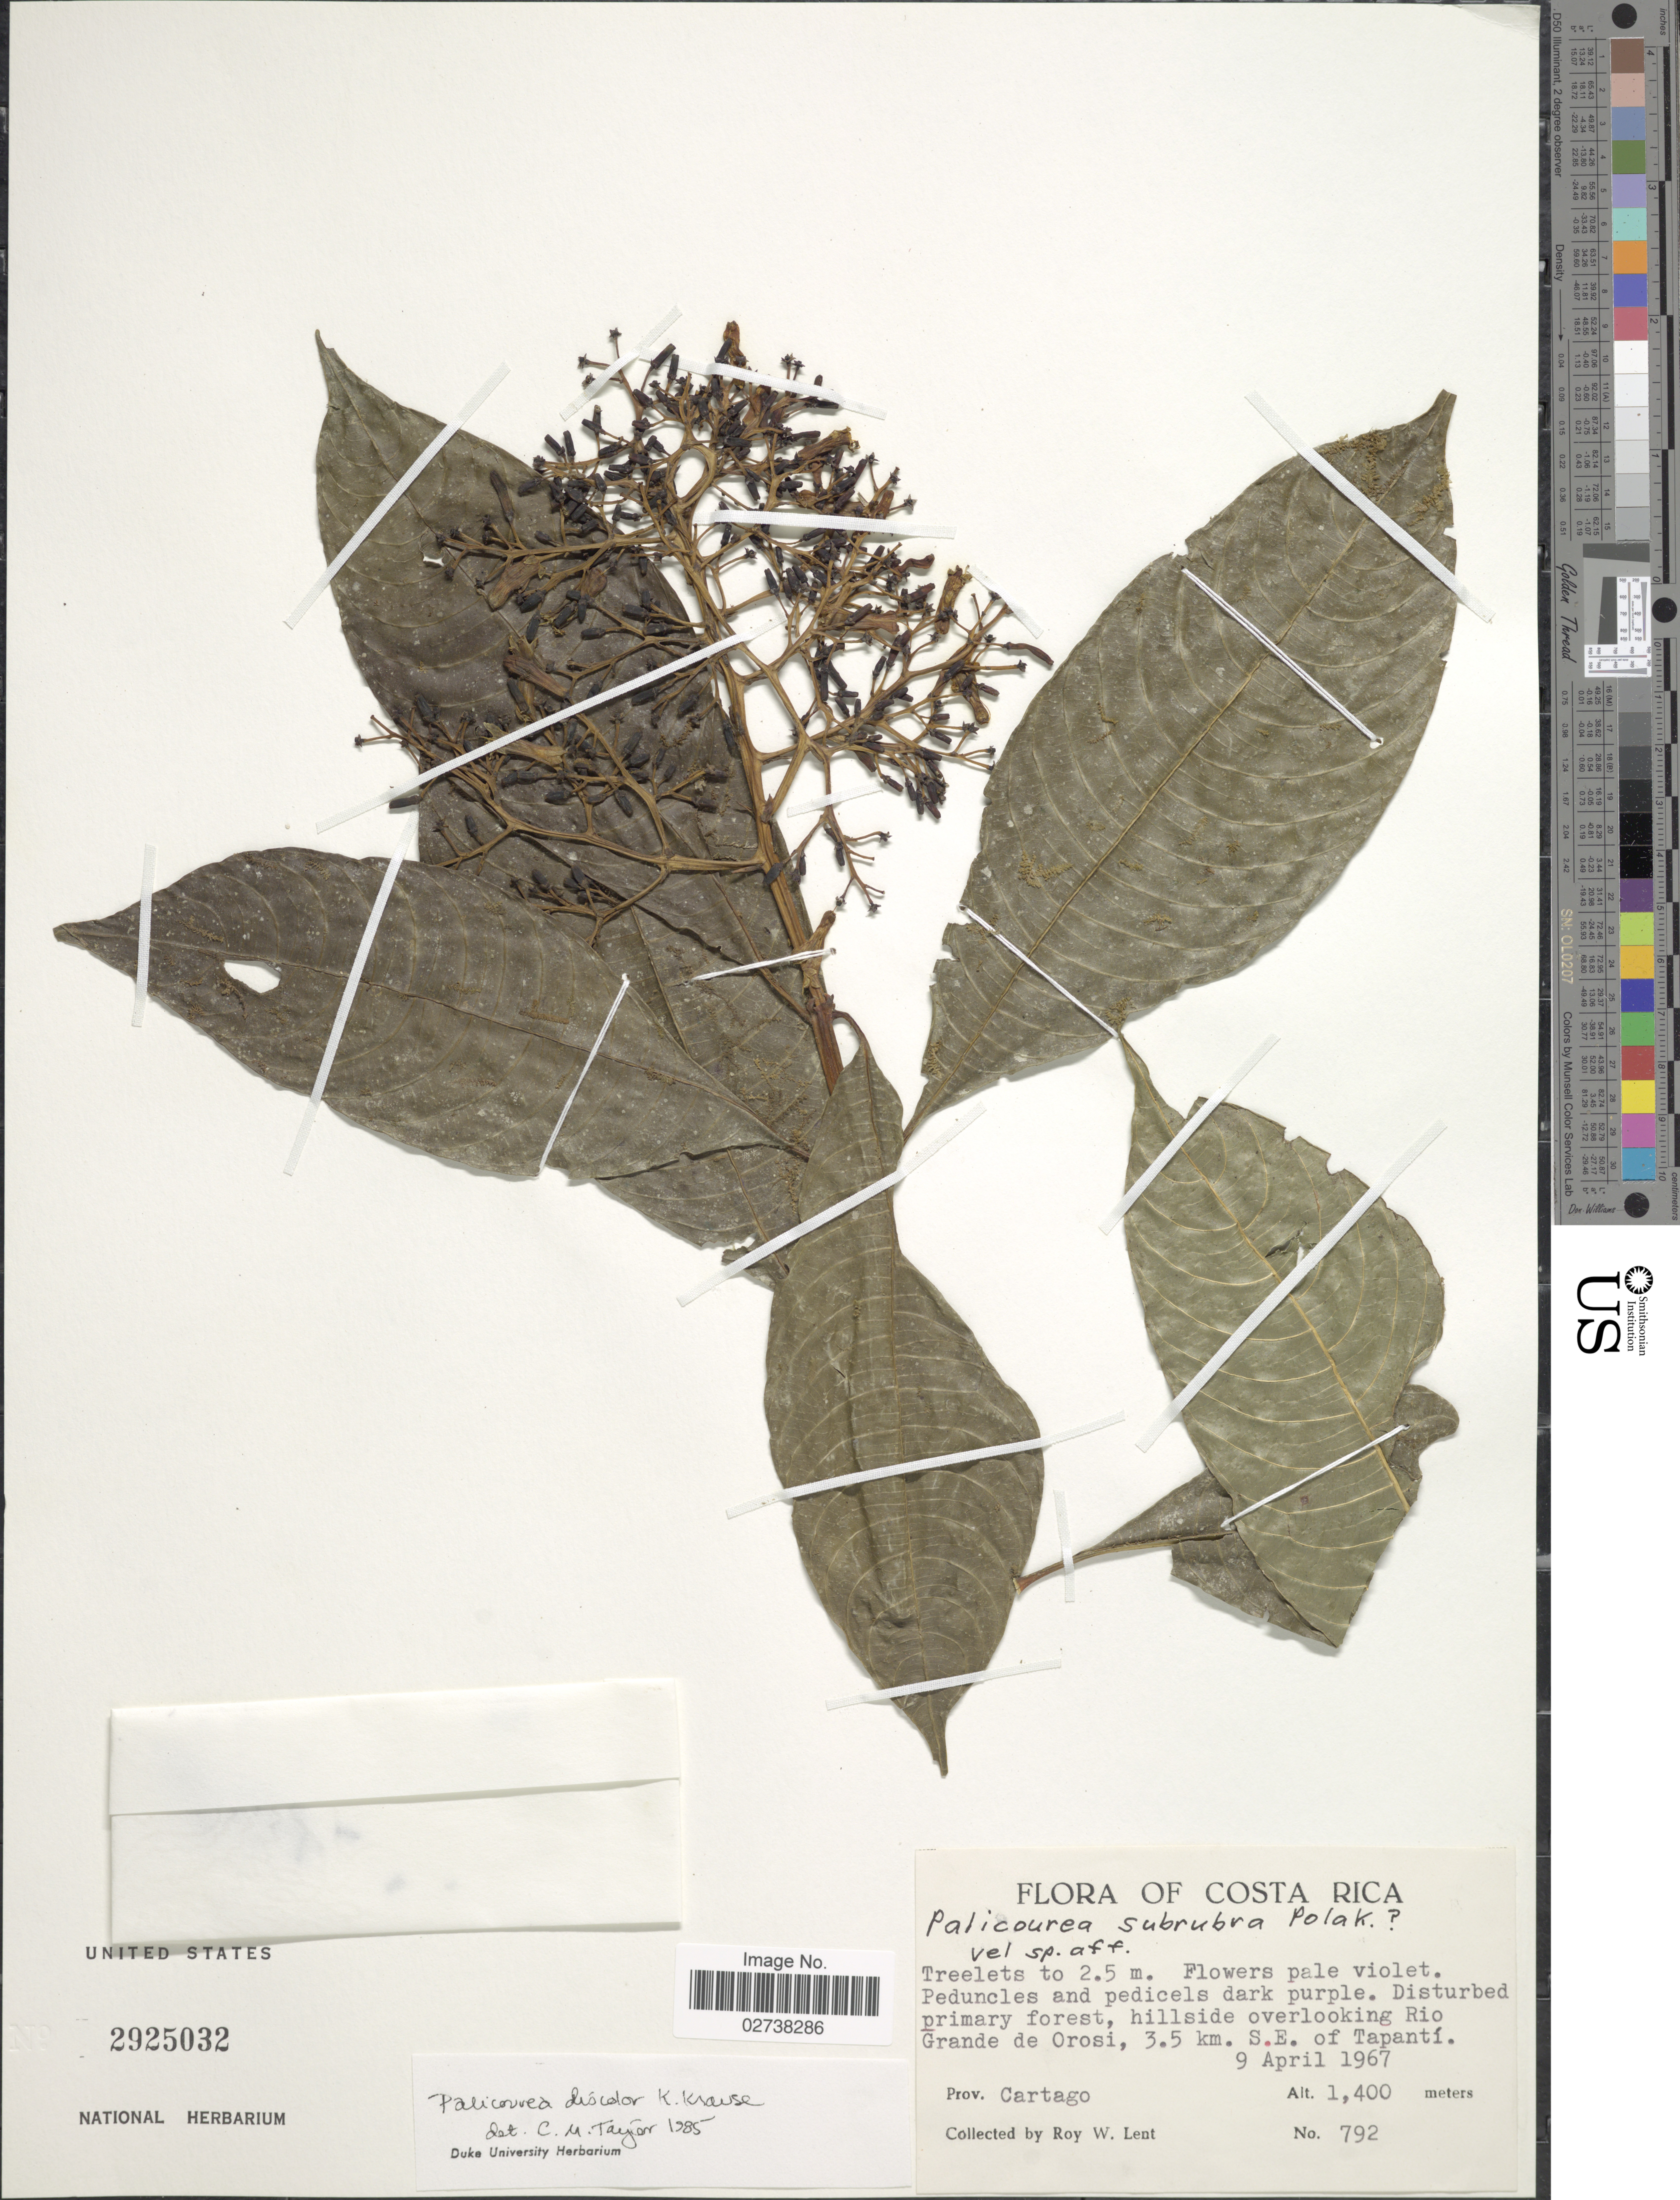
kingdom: Plantae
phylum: Tracheophyta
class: Magnoliopsida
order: Gentianales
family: Rubiaceae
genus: Palicourea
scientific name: Palicourea discolor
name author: K. Krause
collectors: R. W. Lent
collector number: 792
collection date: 1967-04-09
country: Costa Rica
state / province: Cartago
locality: Hillside overlooking Rio Grande de Orosi, 3.5 km. S.E. of Tapanti. Prov. Cartago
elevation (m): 1400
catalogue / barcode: US 2925032